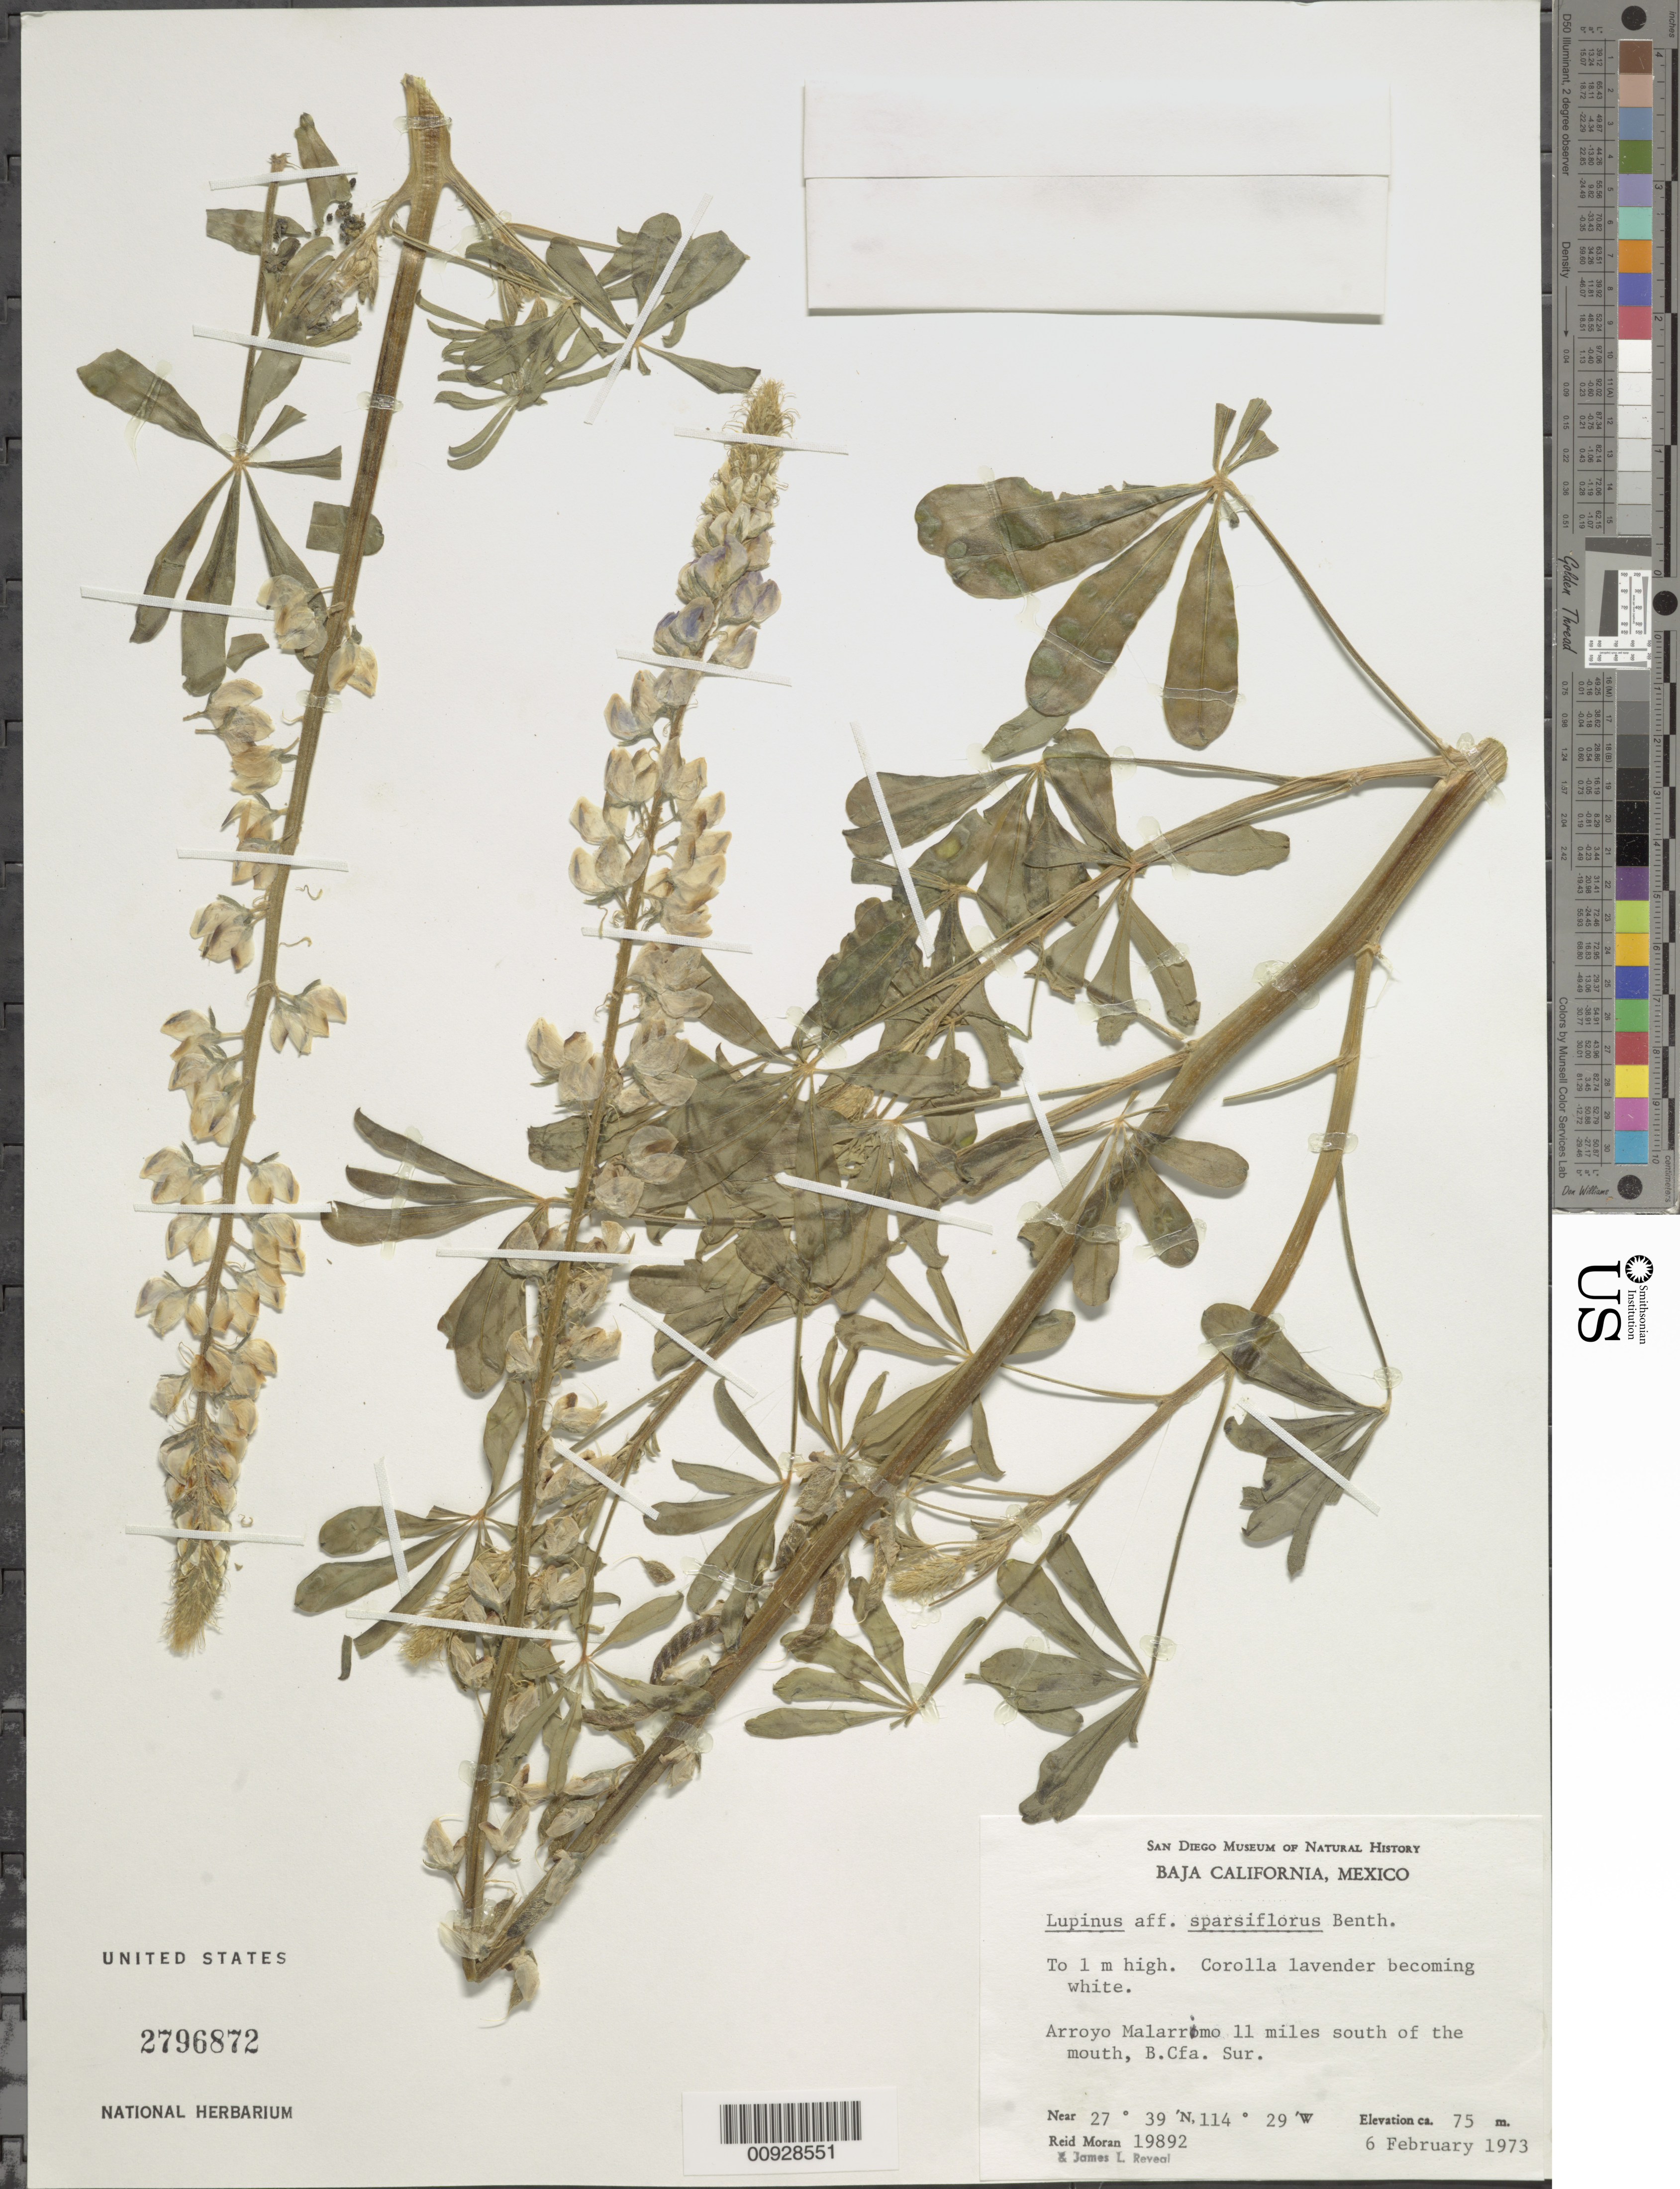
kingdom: Plantae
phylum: Tracheophyta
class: Magnoliopsida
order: Fabales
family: Fabaceae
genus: Lupinus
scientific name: Lupinus sparsiflorus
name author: Benth.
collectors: R. V. Moran & J. L. Reveal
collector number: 19892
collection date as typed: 06 Feb 1973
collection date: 1973-02-06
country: Mexico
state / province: Baja California Sur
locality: Arroyo Malarrimo 11 miles south of the mouth.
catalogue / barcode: US 2796872